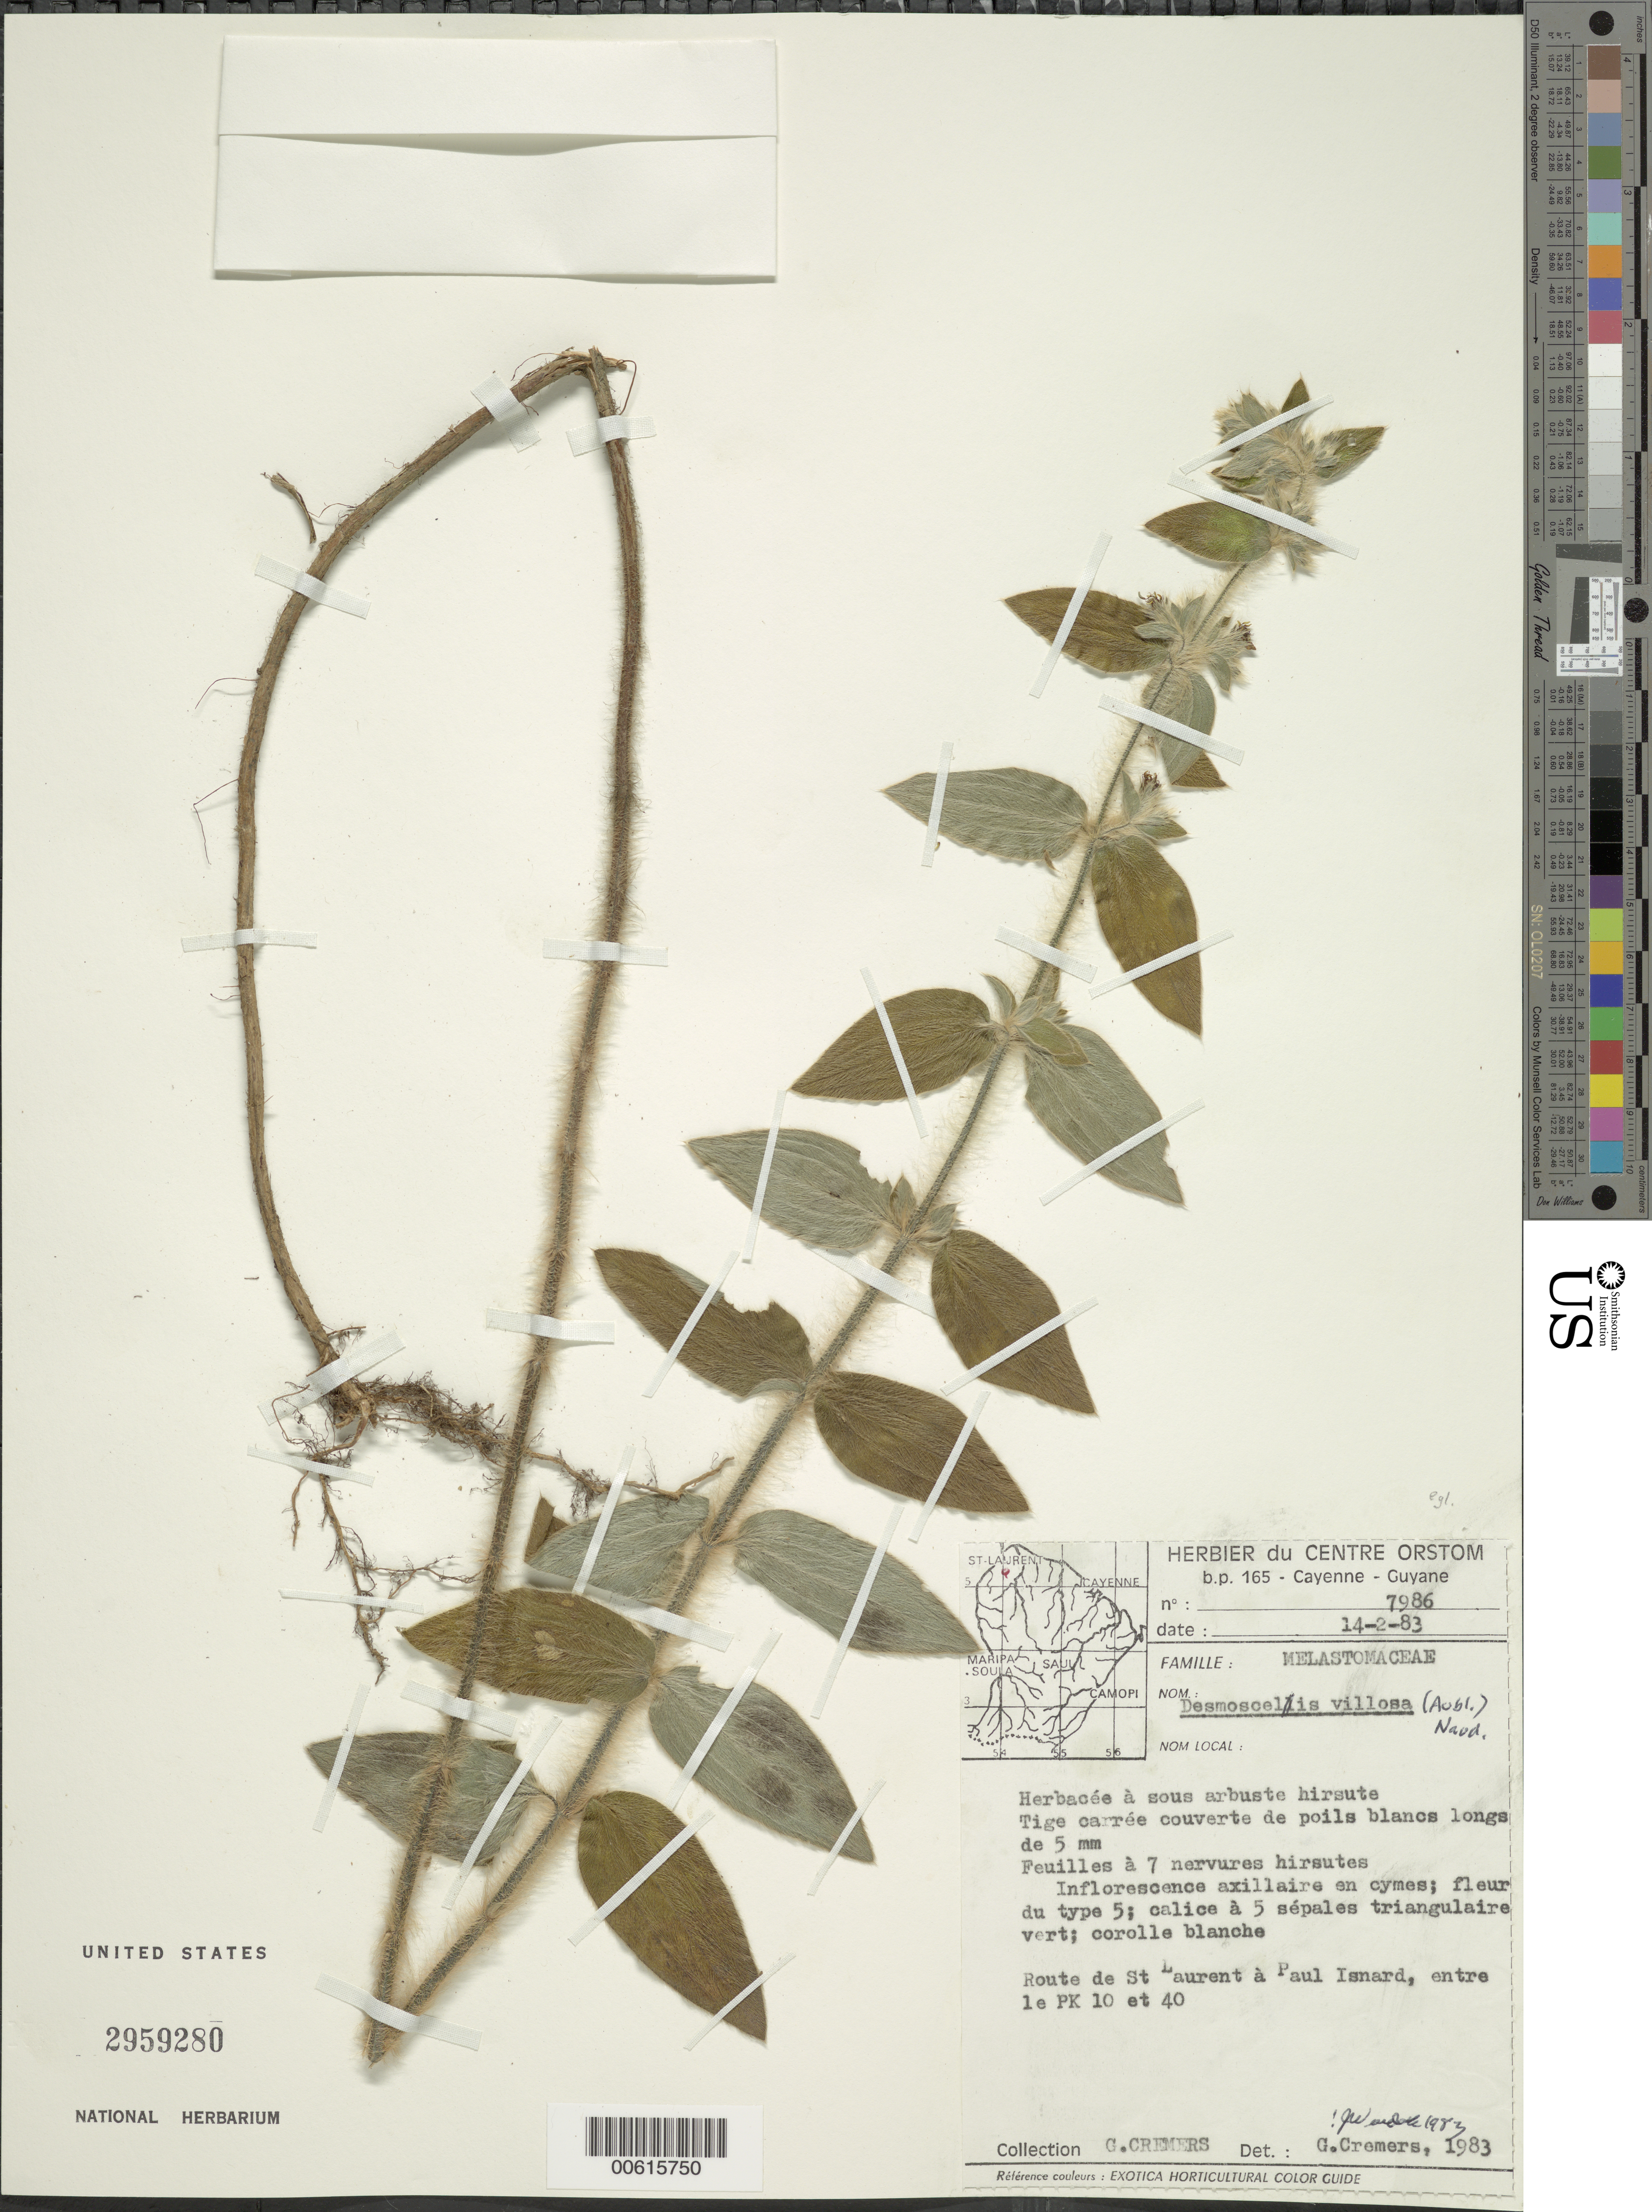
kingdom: Plantae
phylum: Tracheophyta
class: Magnoliopsida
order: Myrtales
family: Melastomataceae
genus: Desmoscelis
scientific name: Desmoscelis villosa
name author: (Aubl.) Naudin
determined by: Wurdack, John J., (US), US (UNITED STATES)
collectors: G. Cremers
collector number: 7986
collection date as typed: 14-Feb-83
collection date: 1983-02-14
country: French Guiana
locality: Route de St Laurent a Paul Isnard, entre les PK 10 & 40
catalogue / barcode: US 2959280